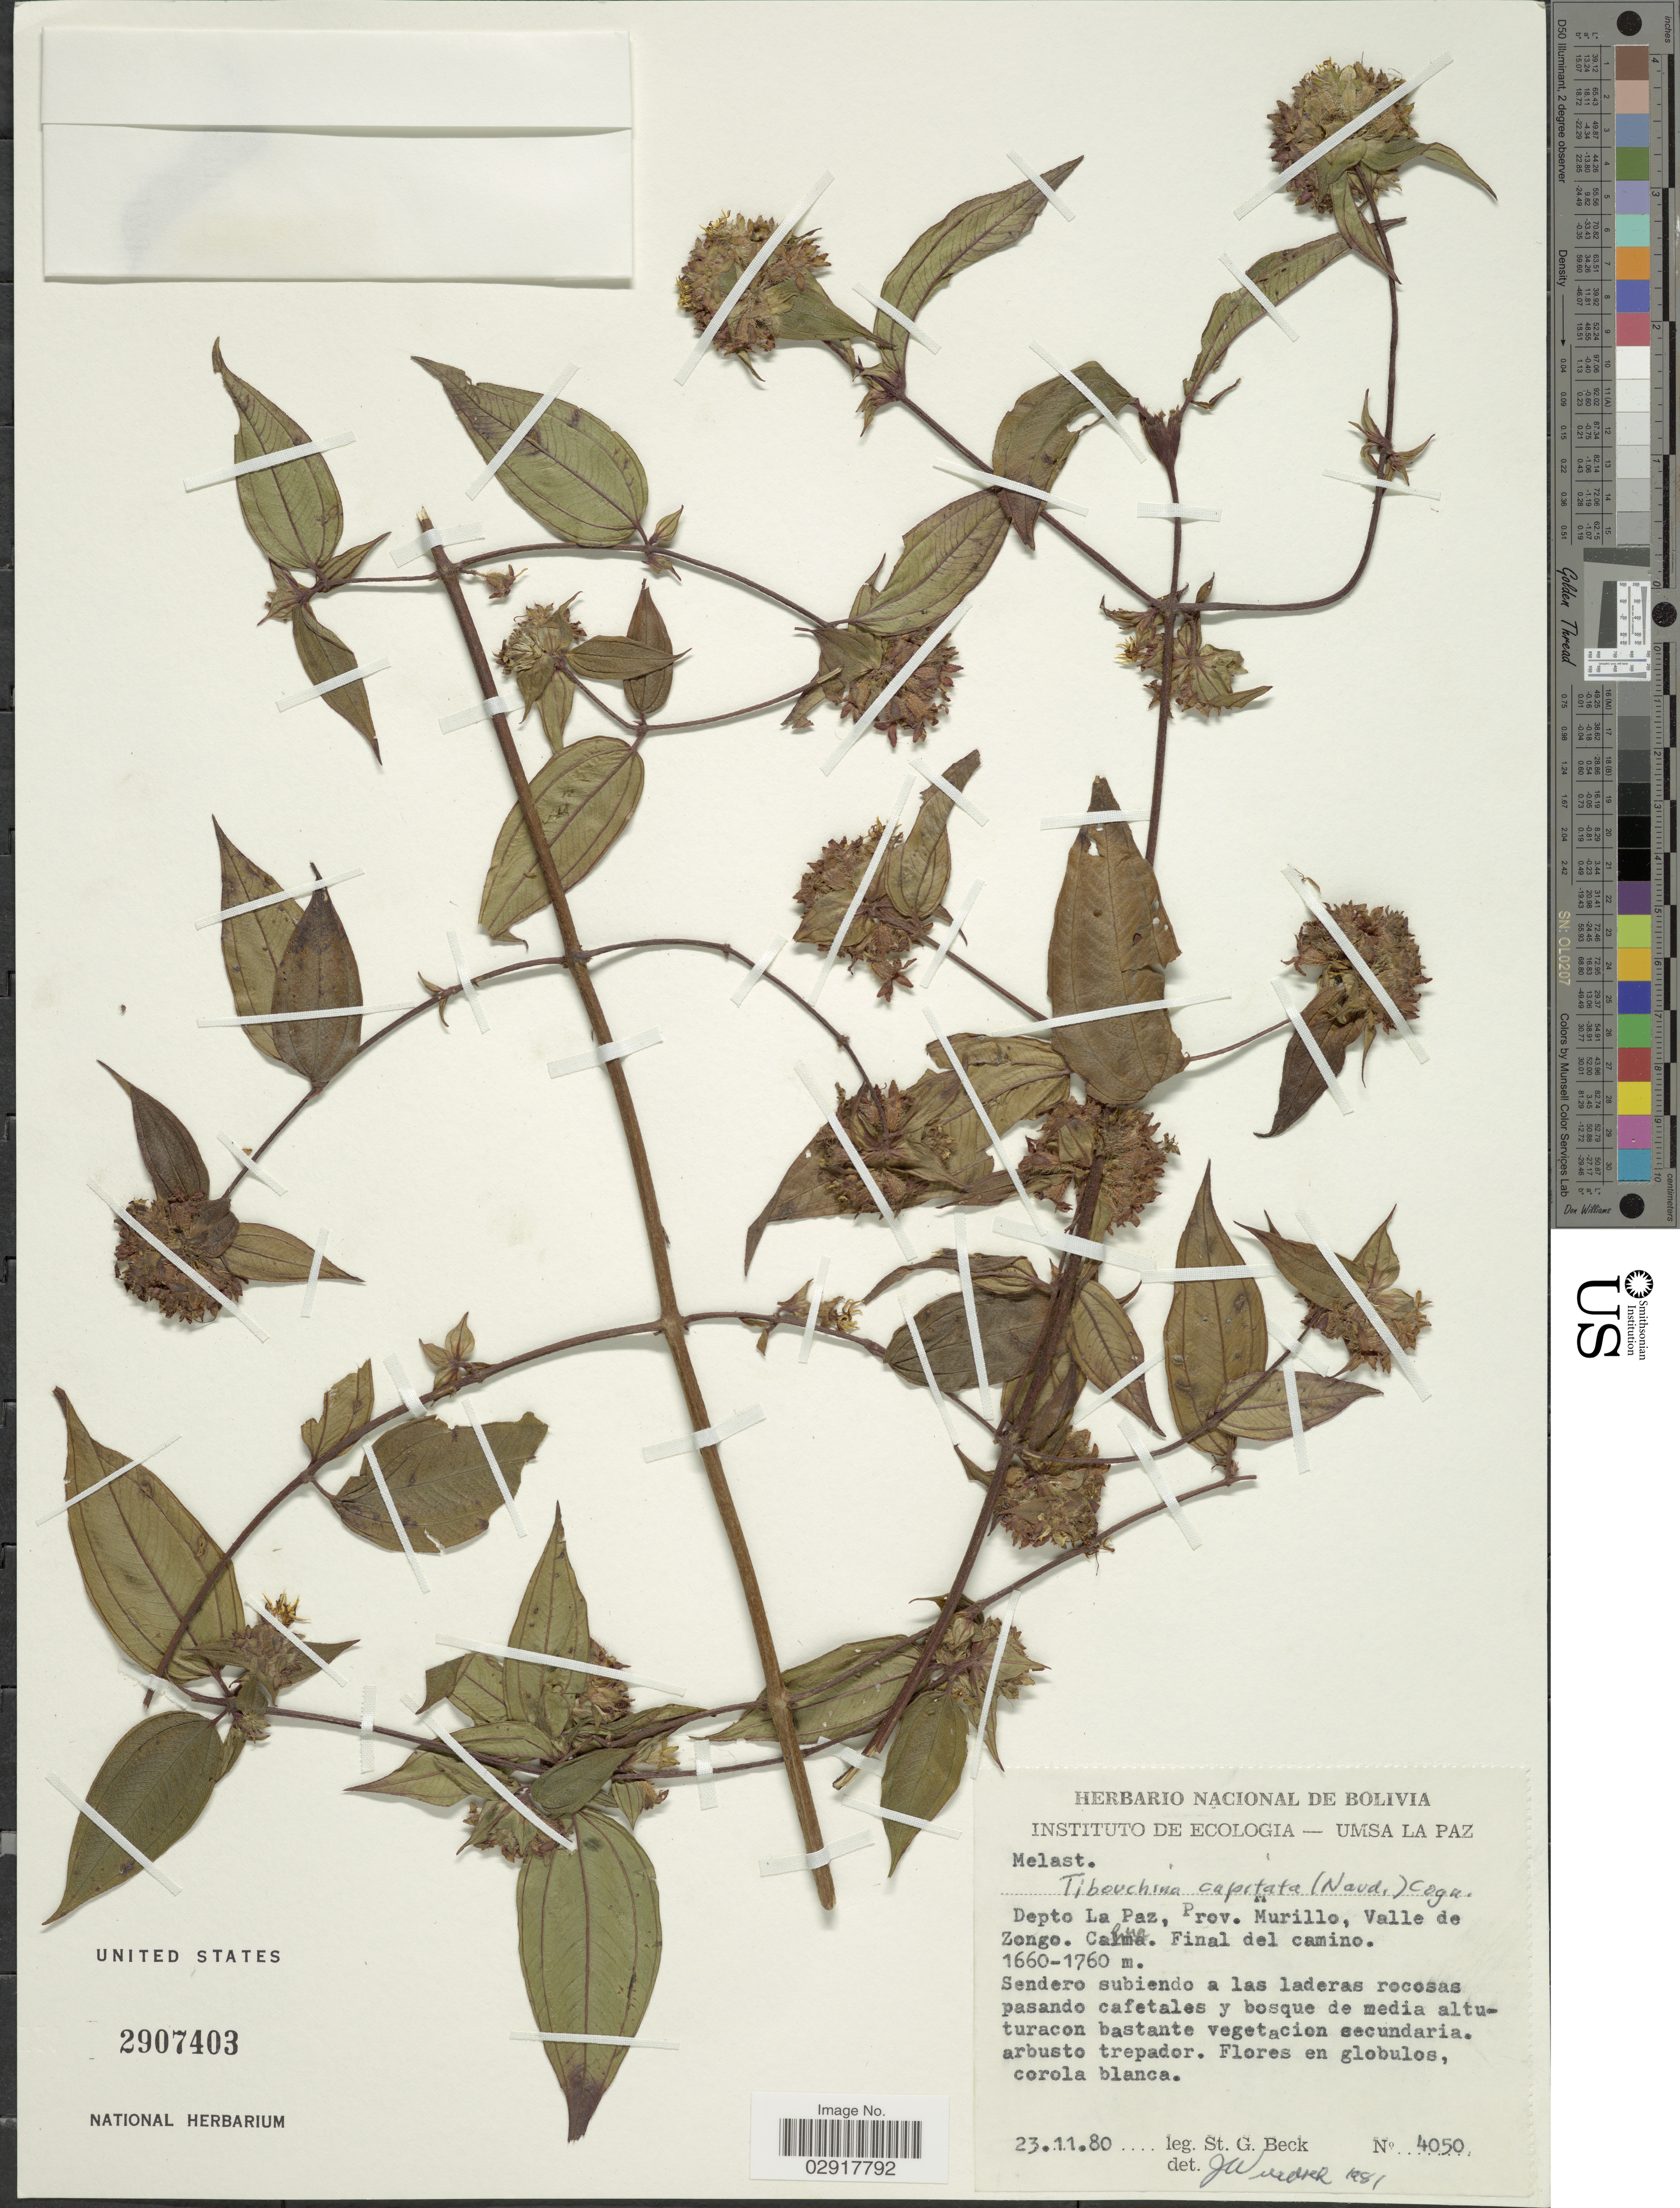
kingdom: Plantae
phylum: Tracheophyta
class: Magnoliopsida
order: Myrtales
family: Melastomataceae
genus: Chaetogastra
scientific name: Chaetogastra capitata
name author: (Naudin) P.J.F. Guim. & Michelang.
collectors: S. G. Beck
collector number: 4050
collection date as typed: Transcribed d/m/y: 23/11/80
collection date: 1980-11-23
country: Bolivia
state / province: La Paz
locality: Depto La Paz, Prov. Murillo, Valle de Zongo. Ceua Final del camino.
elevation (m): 1660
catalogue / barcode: US 2907403